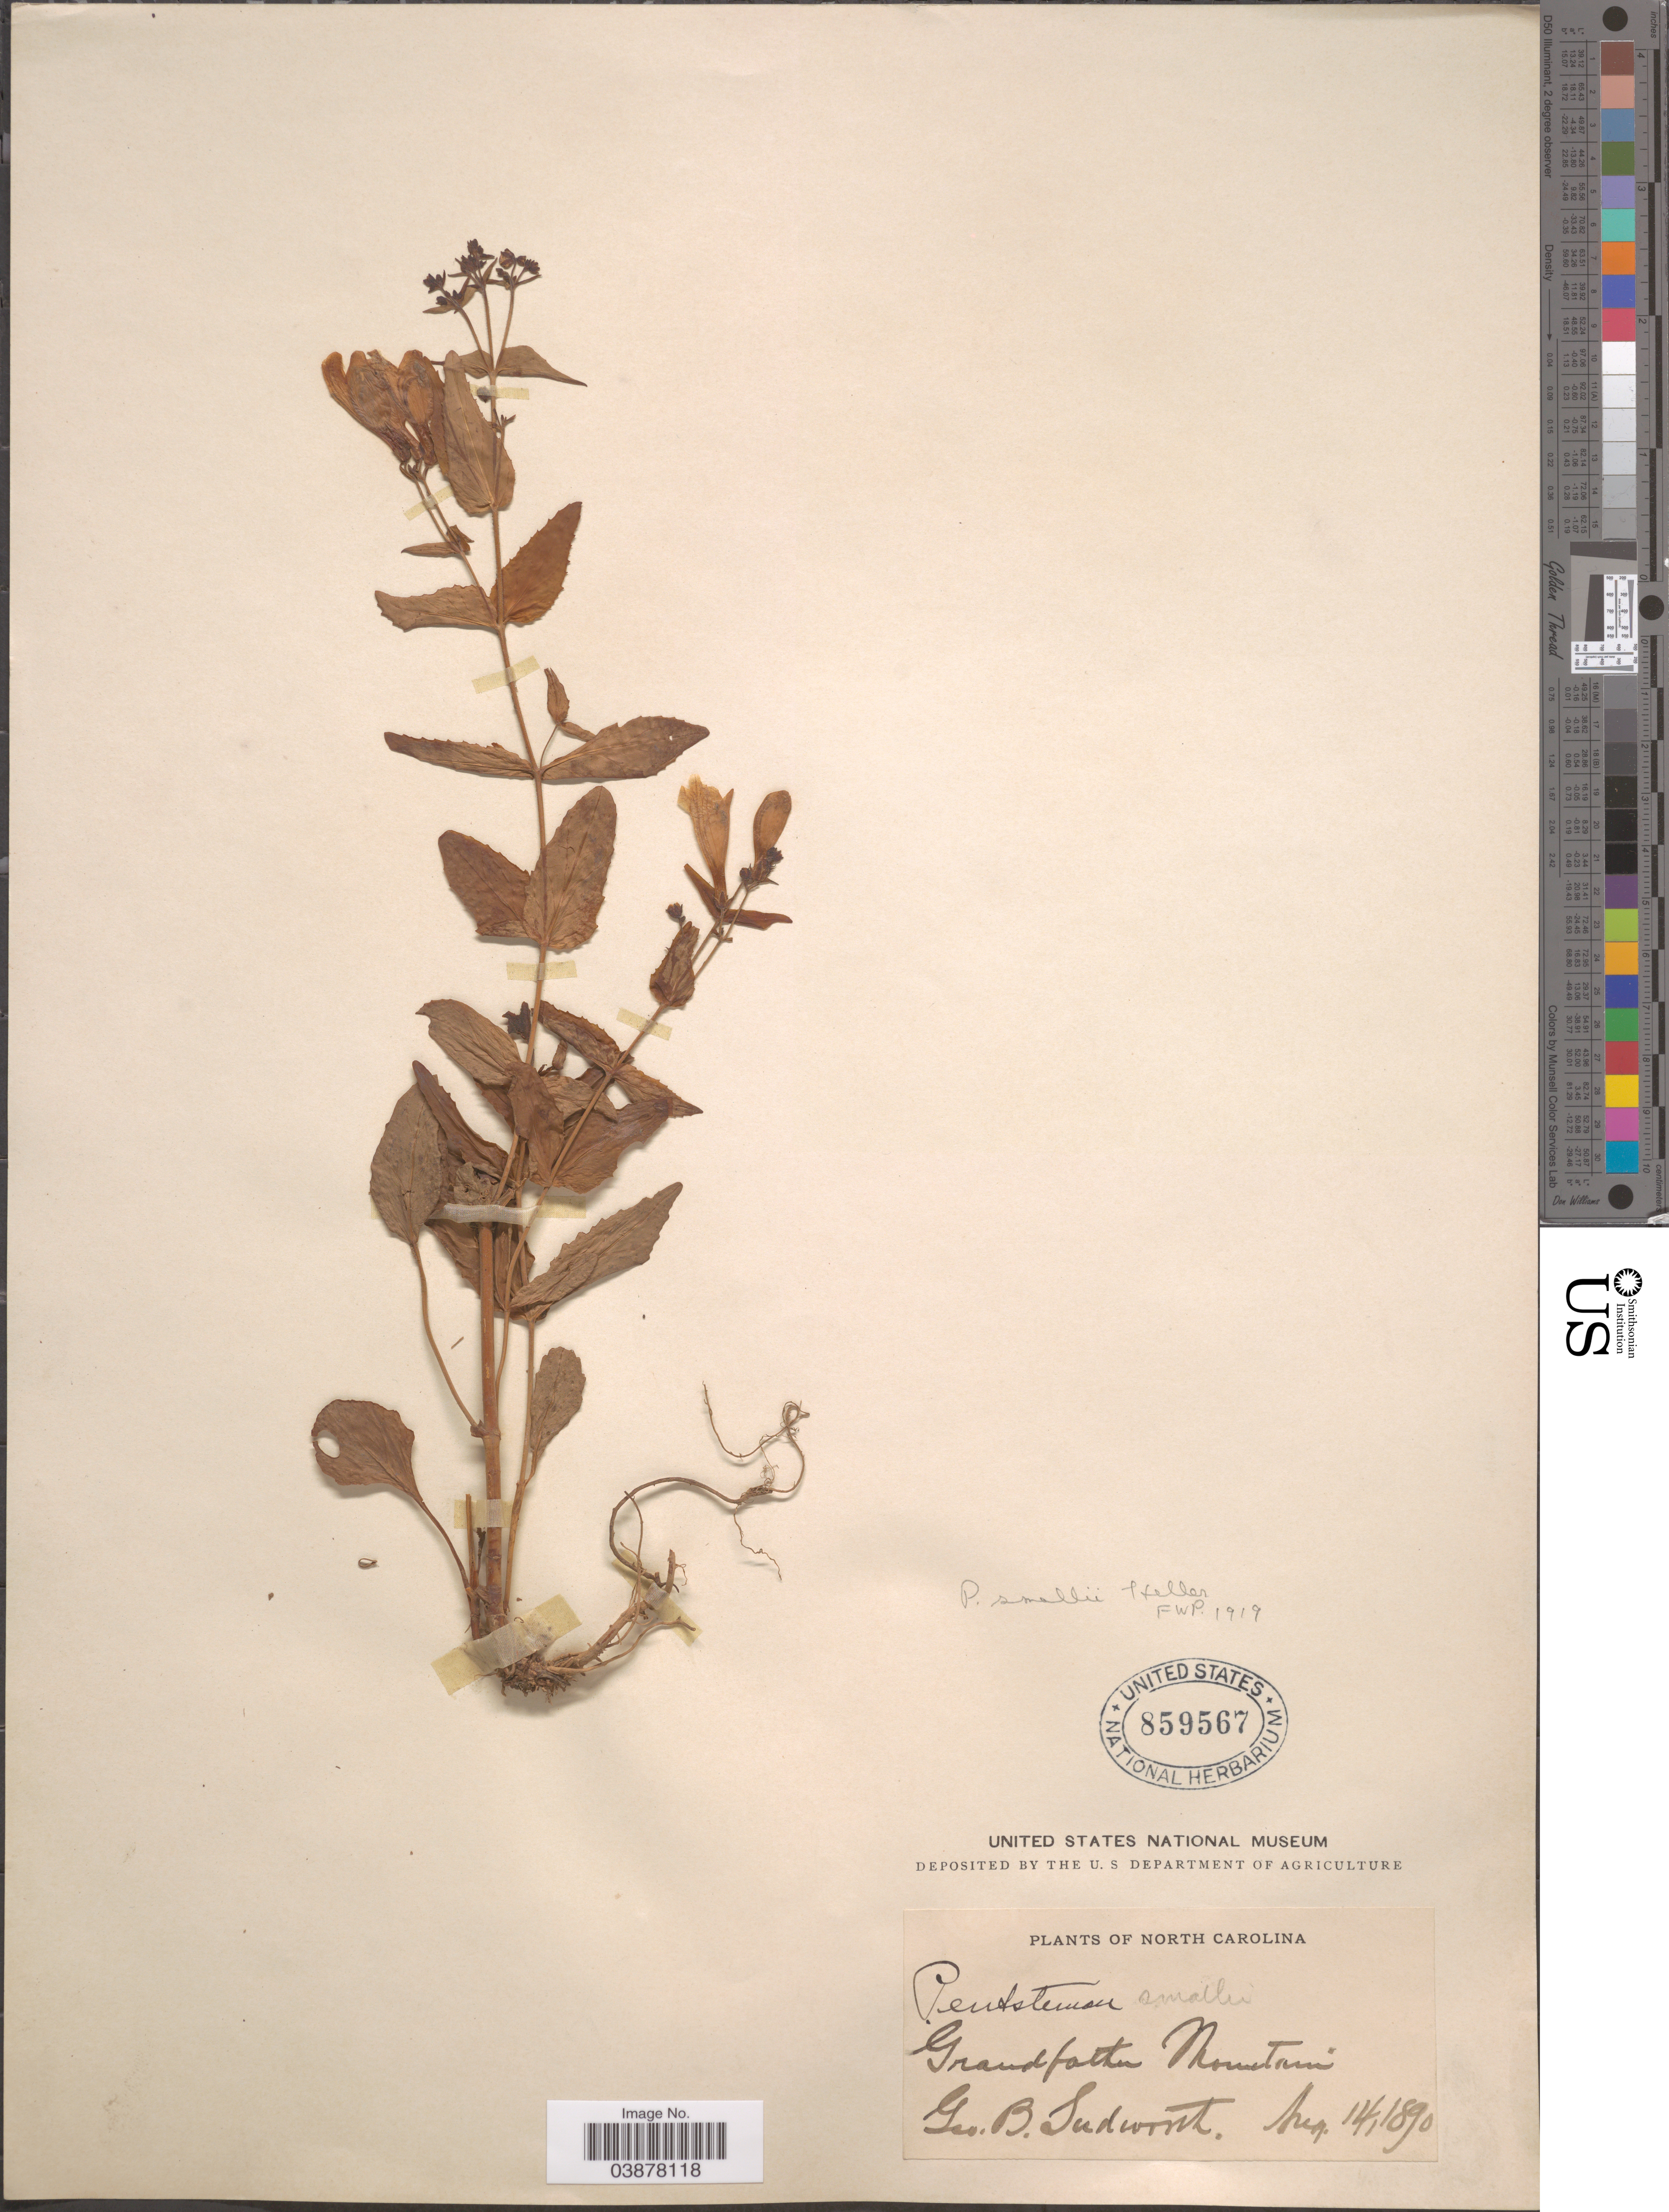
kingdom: Plantae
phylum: Tracheophyta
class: Magnoliopsida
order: Lamiales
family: Plantaginaceae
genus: Penstemon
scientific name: Penstemon smallii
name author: A. Heller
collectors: G. B. Sudworth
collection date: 1890-08-14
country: United States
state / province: North Carolina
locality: Grandfather Mountain.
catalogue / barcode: US 859567